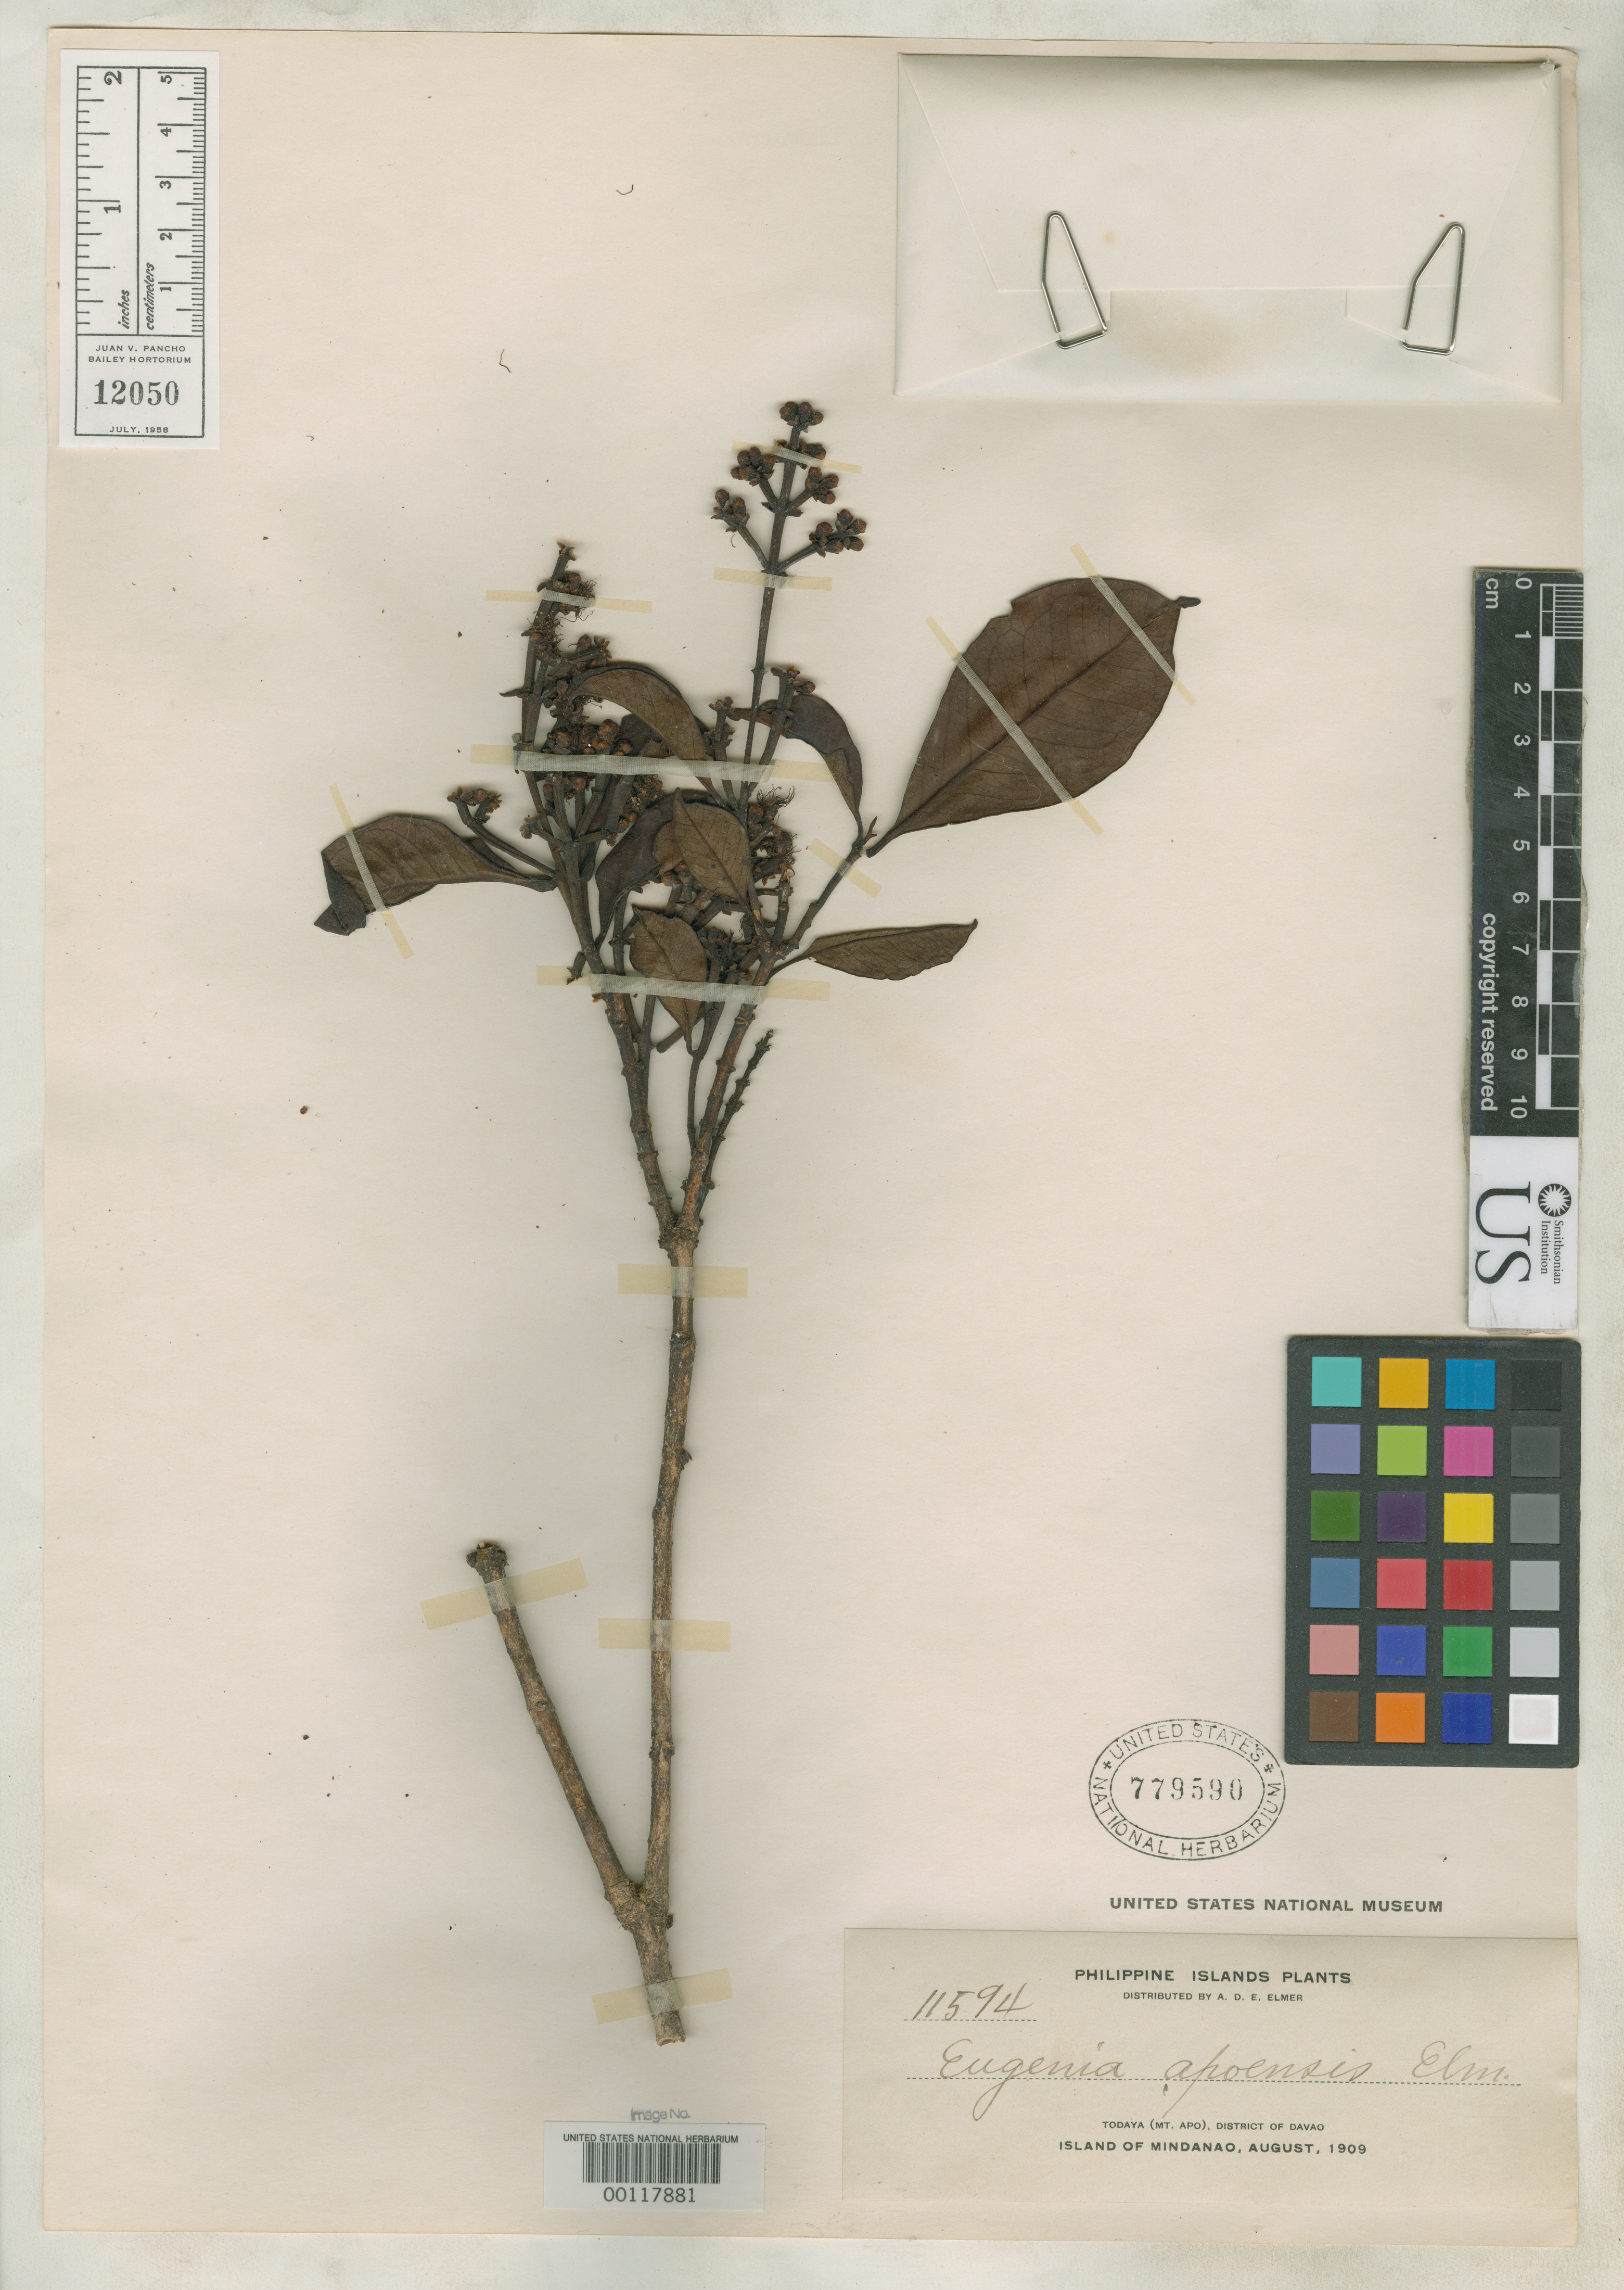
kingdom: Plantae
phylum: Tracheophyta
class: Magnoliopsida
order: Myrtales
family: Myrtaceae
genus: Eugenia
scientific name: Eugenia apoensis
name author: Elmer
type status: Isotype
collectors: A. D. E. Elmer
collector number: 11594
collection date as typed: Aug 1909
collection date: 1909-08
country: Philippines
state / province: Davao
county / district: Davao del Sur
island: Mindanao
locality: Todaya (Mt. Apo), District of Davao, Island of Mindanao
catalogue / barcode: US 779590